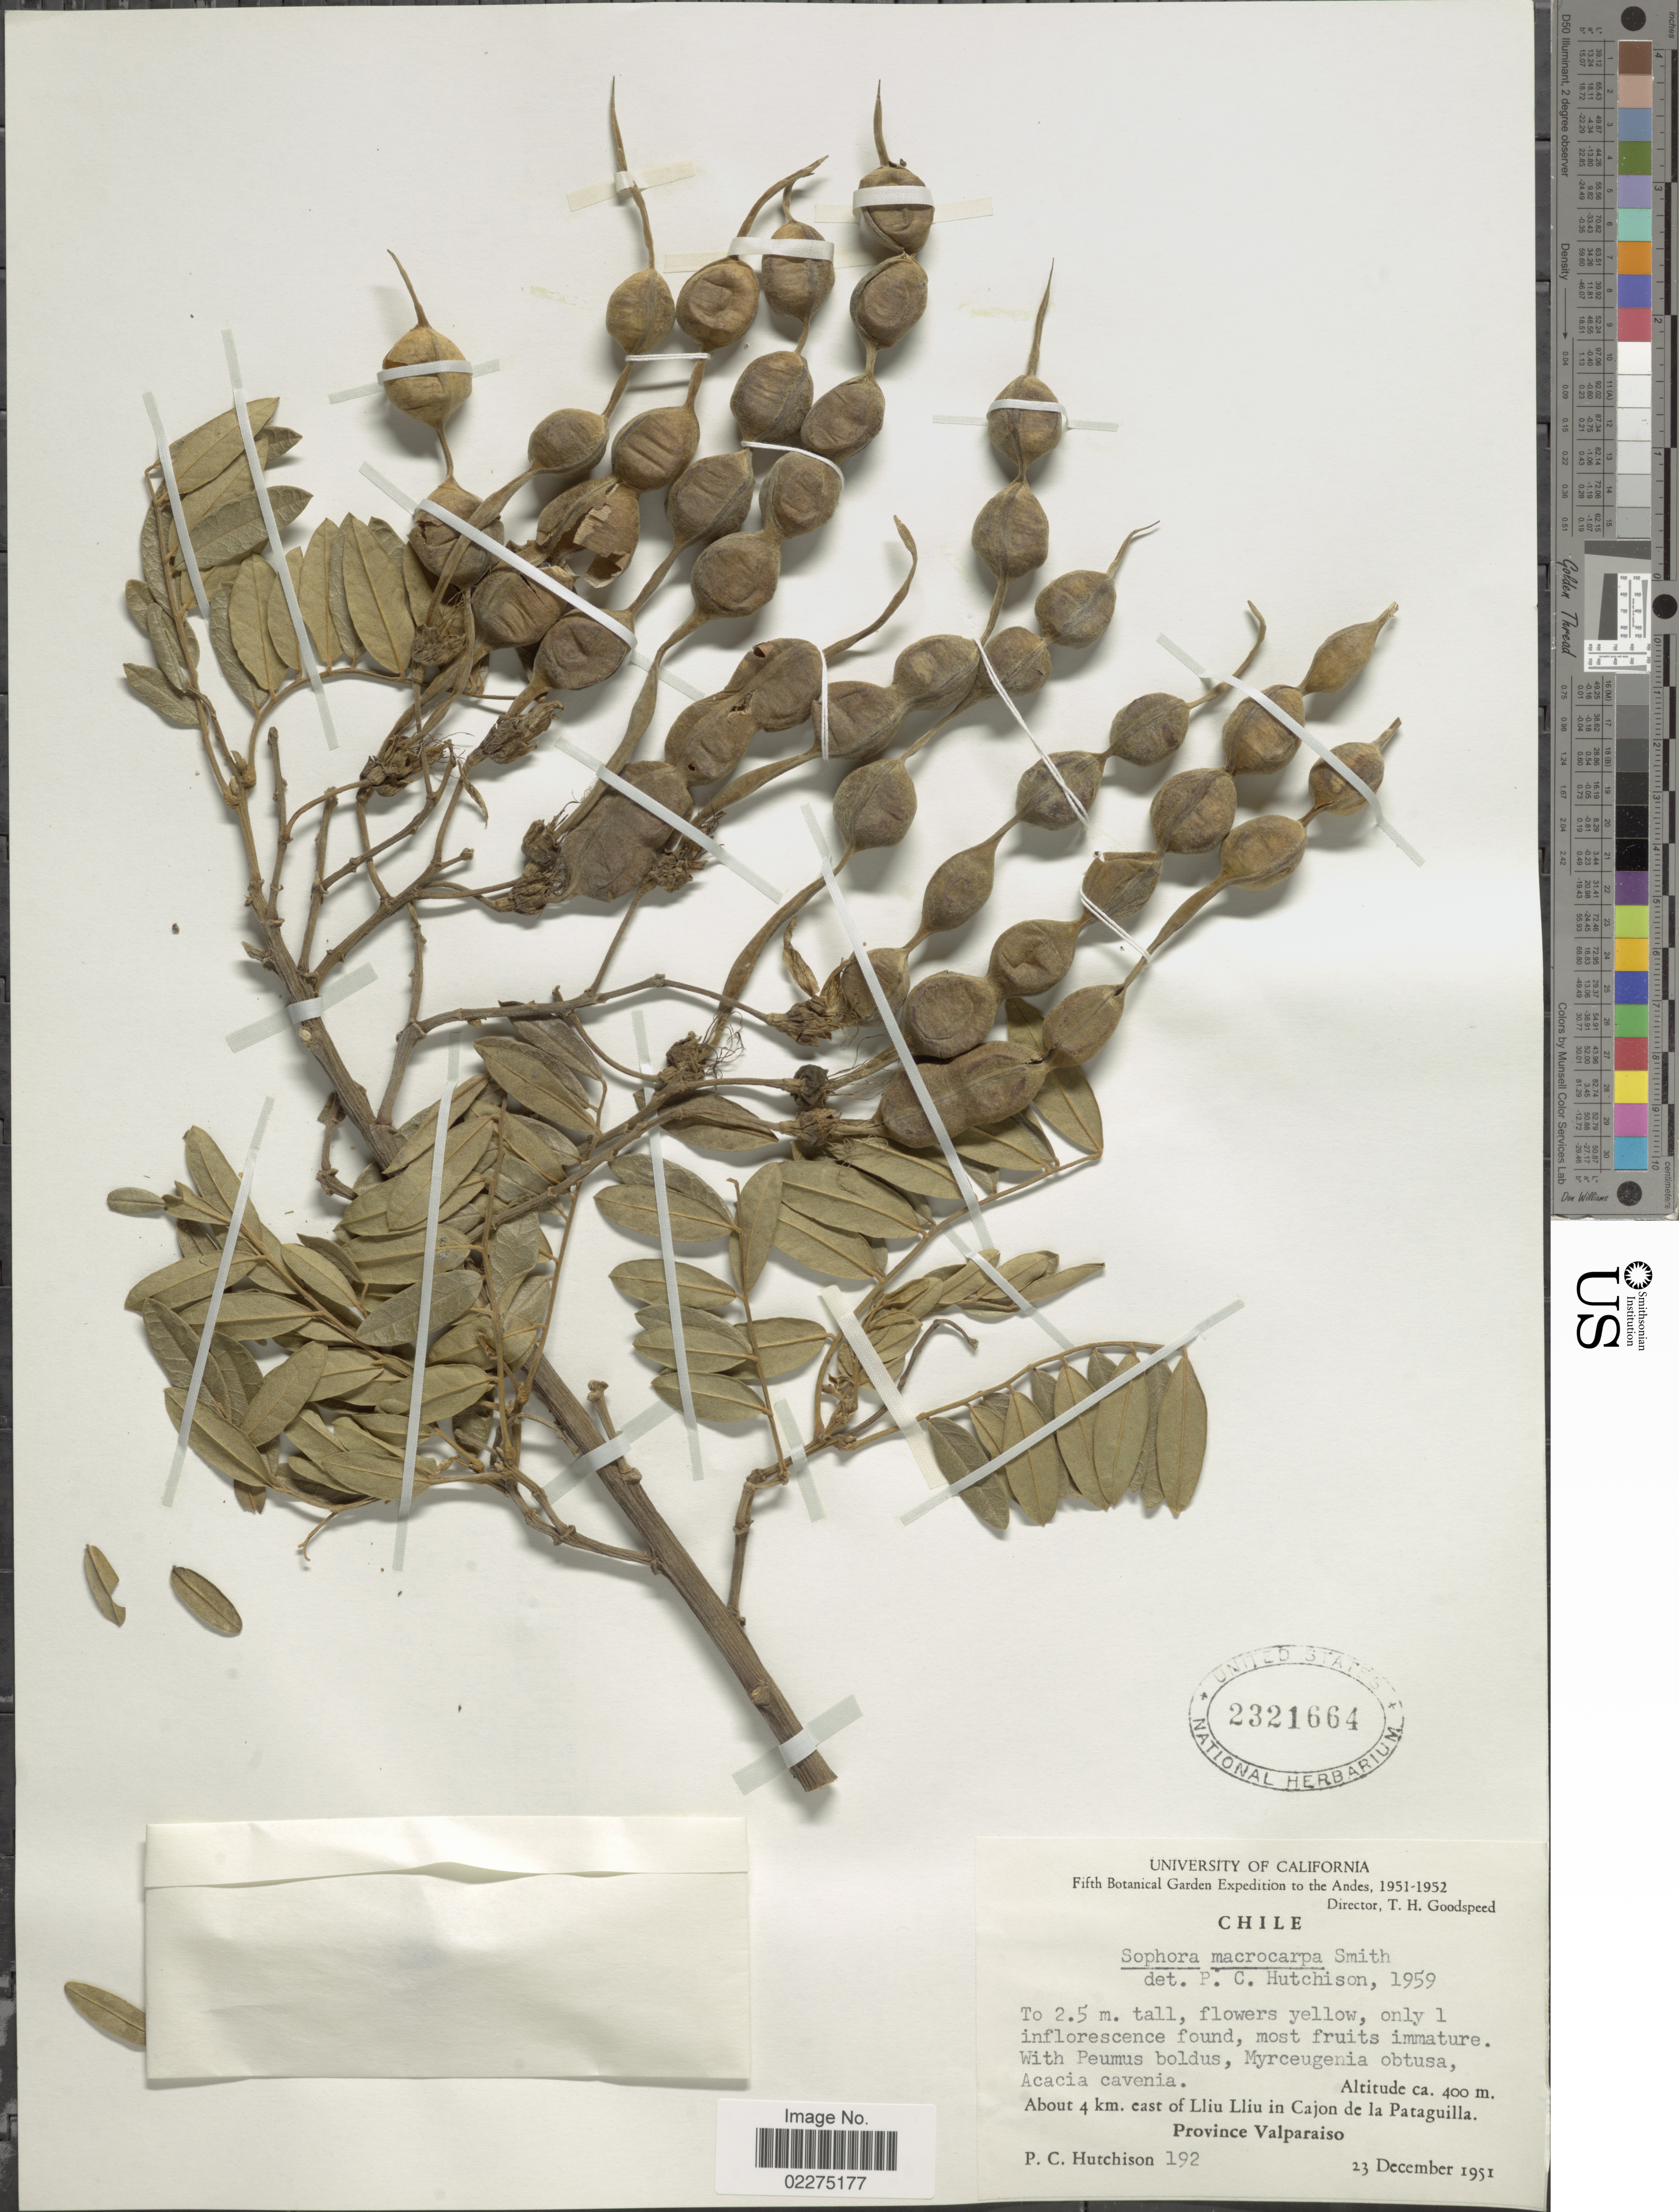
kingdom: Plantae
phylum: Tracheophyta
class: Magnoliopsida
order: Fabales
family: Fabaceae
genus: Sophora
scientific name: Sophora macrocarpa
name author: Sm.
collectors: P. C. Hutchison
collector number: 192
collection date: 1951-12-23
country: Chile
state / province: Valparaíso (V)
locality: Andes. About 4 km. east of Lliu Lliu in Cajon de la Pataguilla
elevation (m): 400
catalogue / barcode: US 2321664